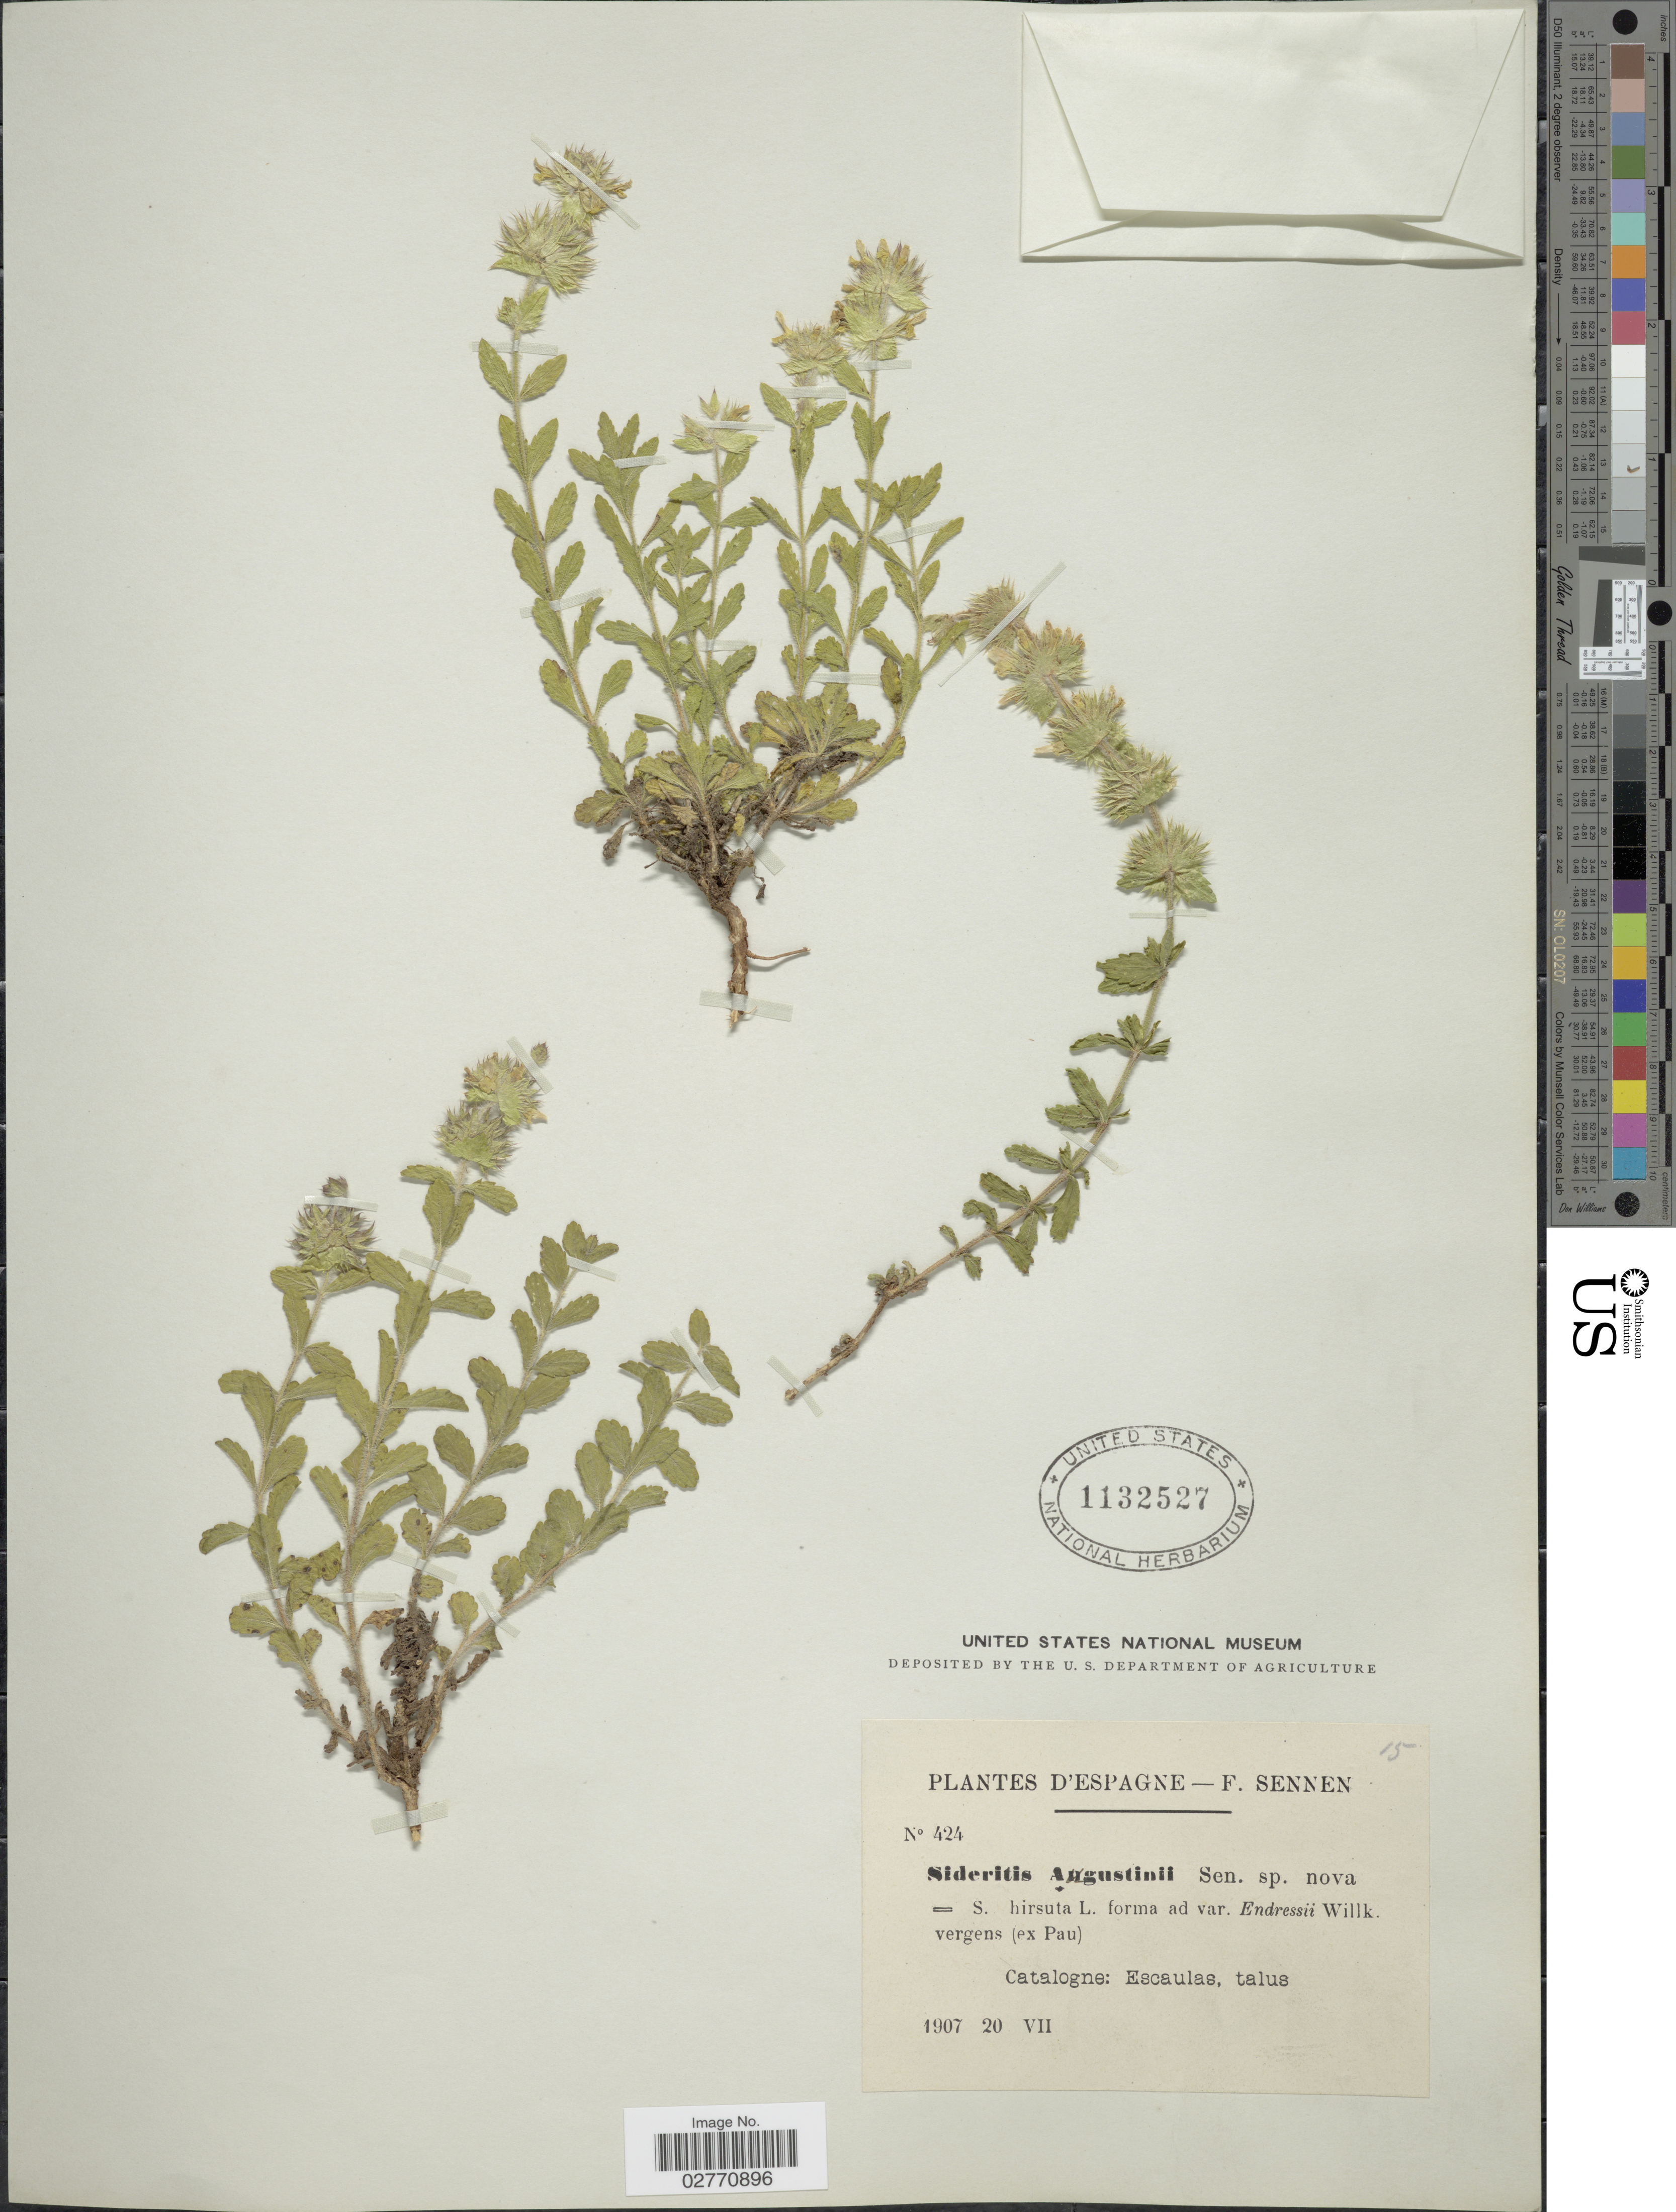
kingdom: Plantae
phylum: Tracheophyta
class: Magnoliopsida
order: Lamiales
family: Lamiaceae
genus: Sideritis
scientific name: Sideritis augustinii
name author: Sennen & Pau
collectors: E. Sennen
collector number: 424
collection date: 1907-07-20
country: Spain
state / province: Catalunya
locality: D'Espagne. Catalogne: Escaulas, talus.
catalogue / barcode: US 1132527